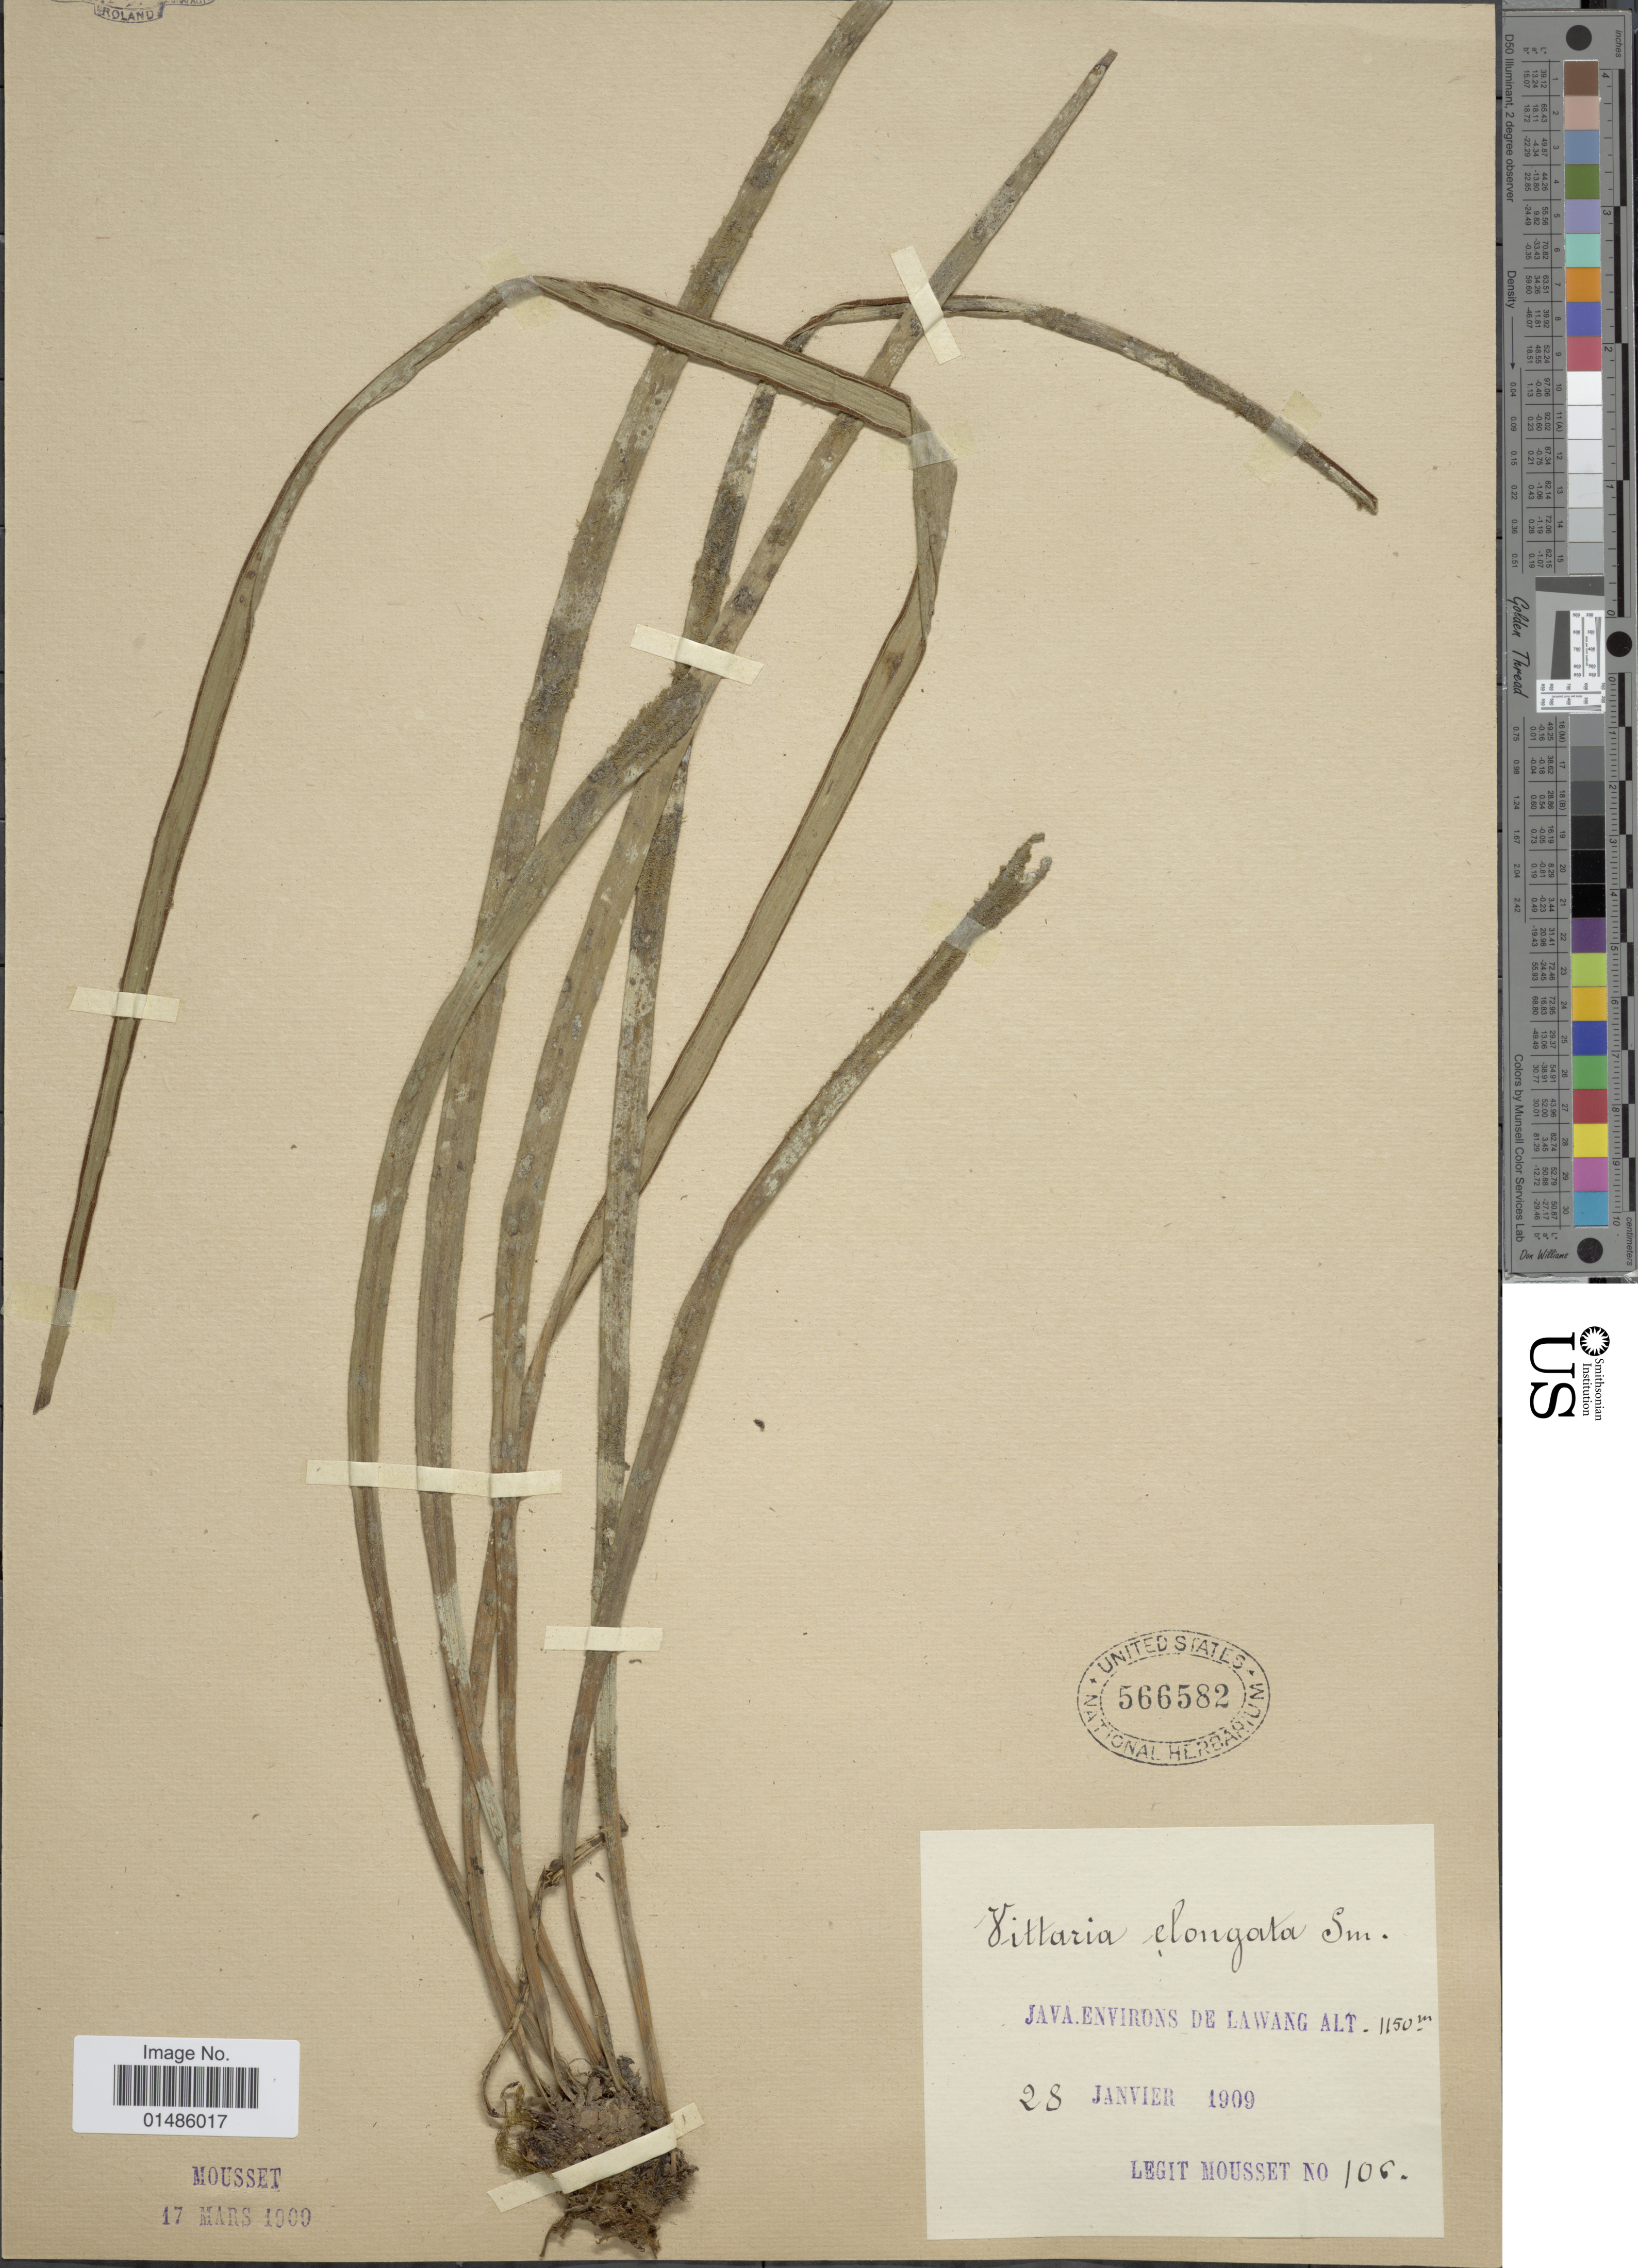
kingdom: Plantae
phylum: Tracheophyta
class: Polypodiopsida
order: Polypodiales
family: Pteridaceae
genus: Haplopteris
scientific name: Haplopteris elongata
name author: (Sw.) Crane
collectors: Mousset, --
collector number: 106*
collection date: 1909-01-28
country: Indonesia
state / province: Java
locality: Environs de Lawang.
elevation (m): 1150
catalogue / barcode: US 566582